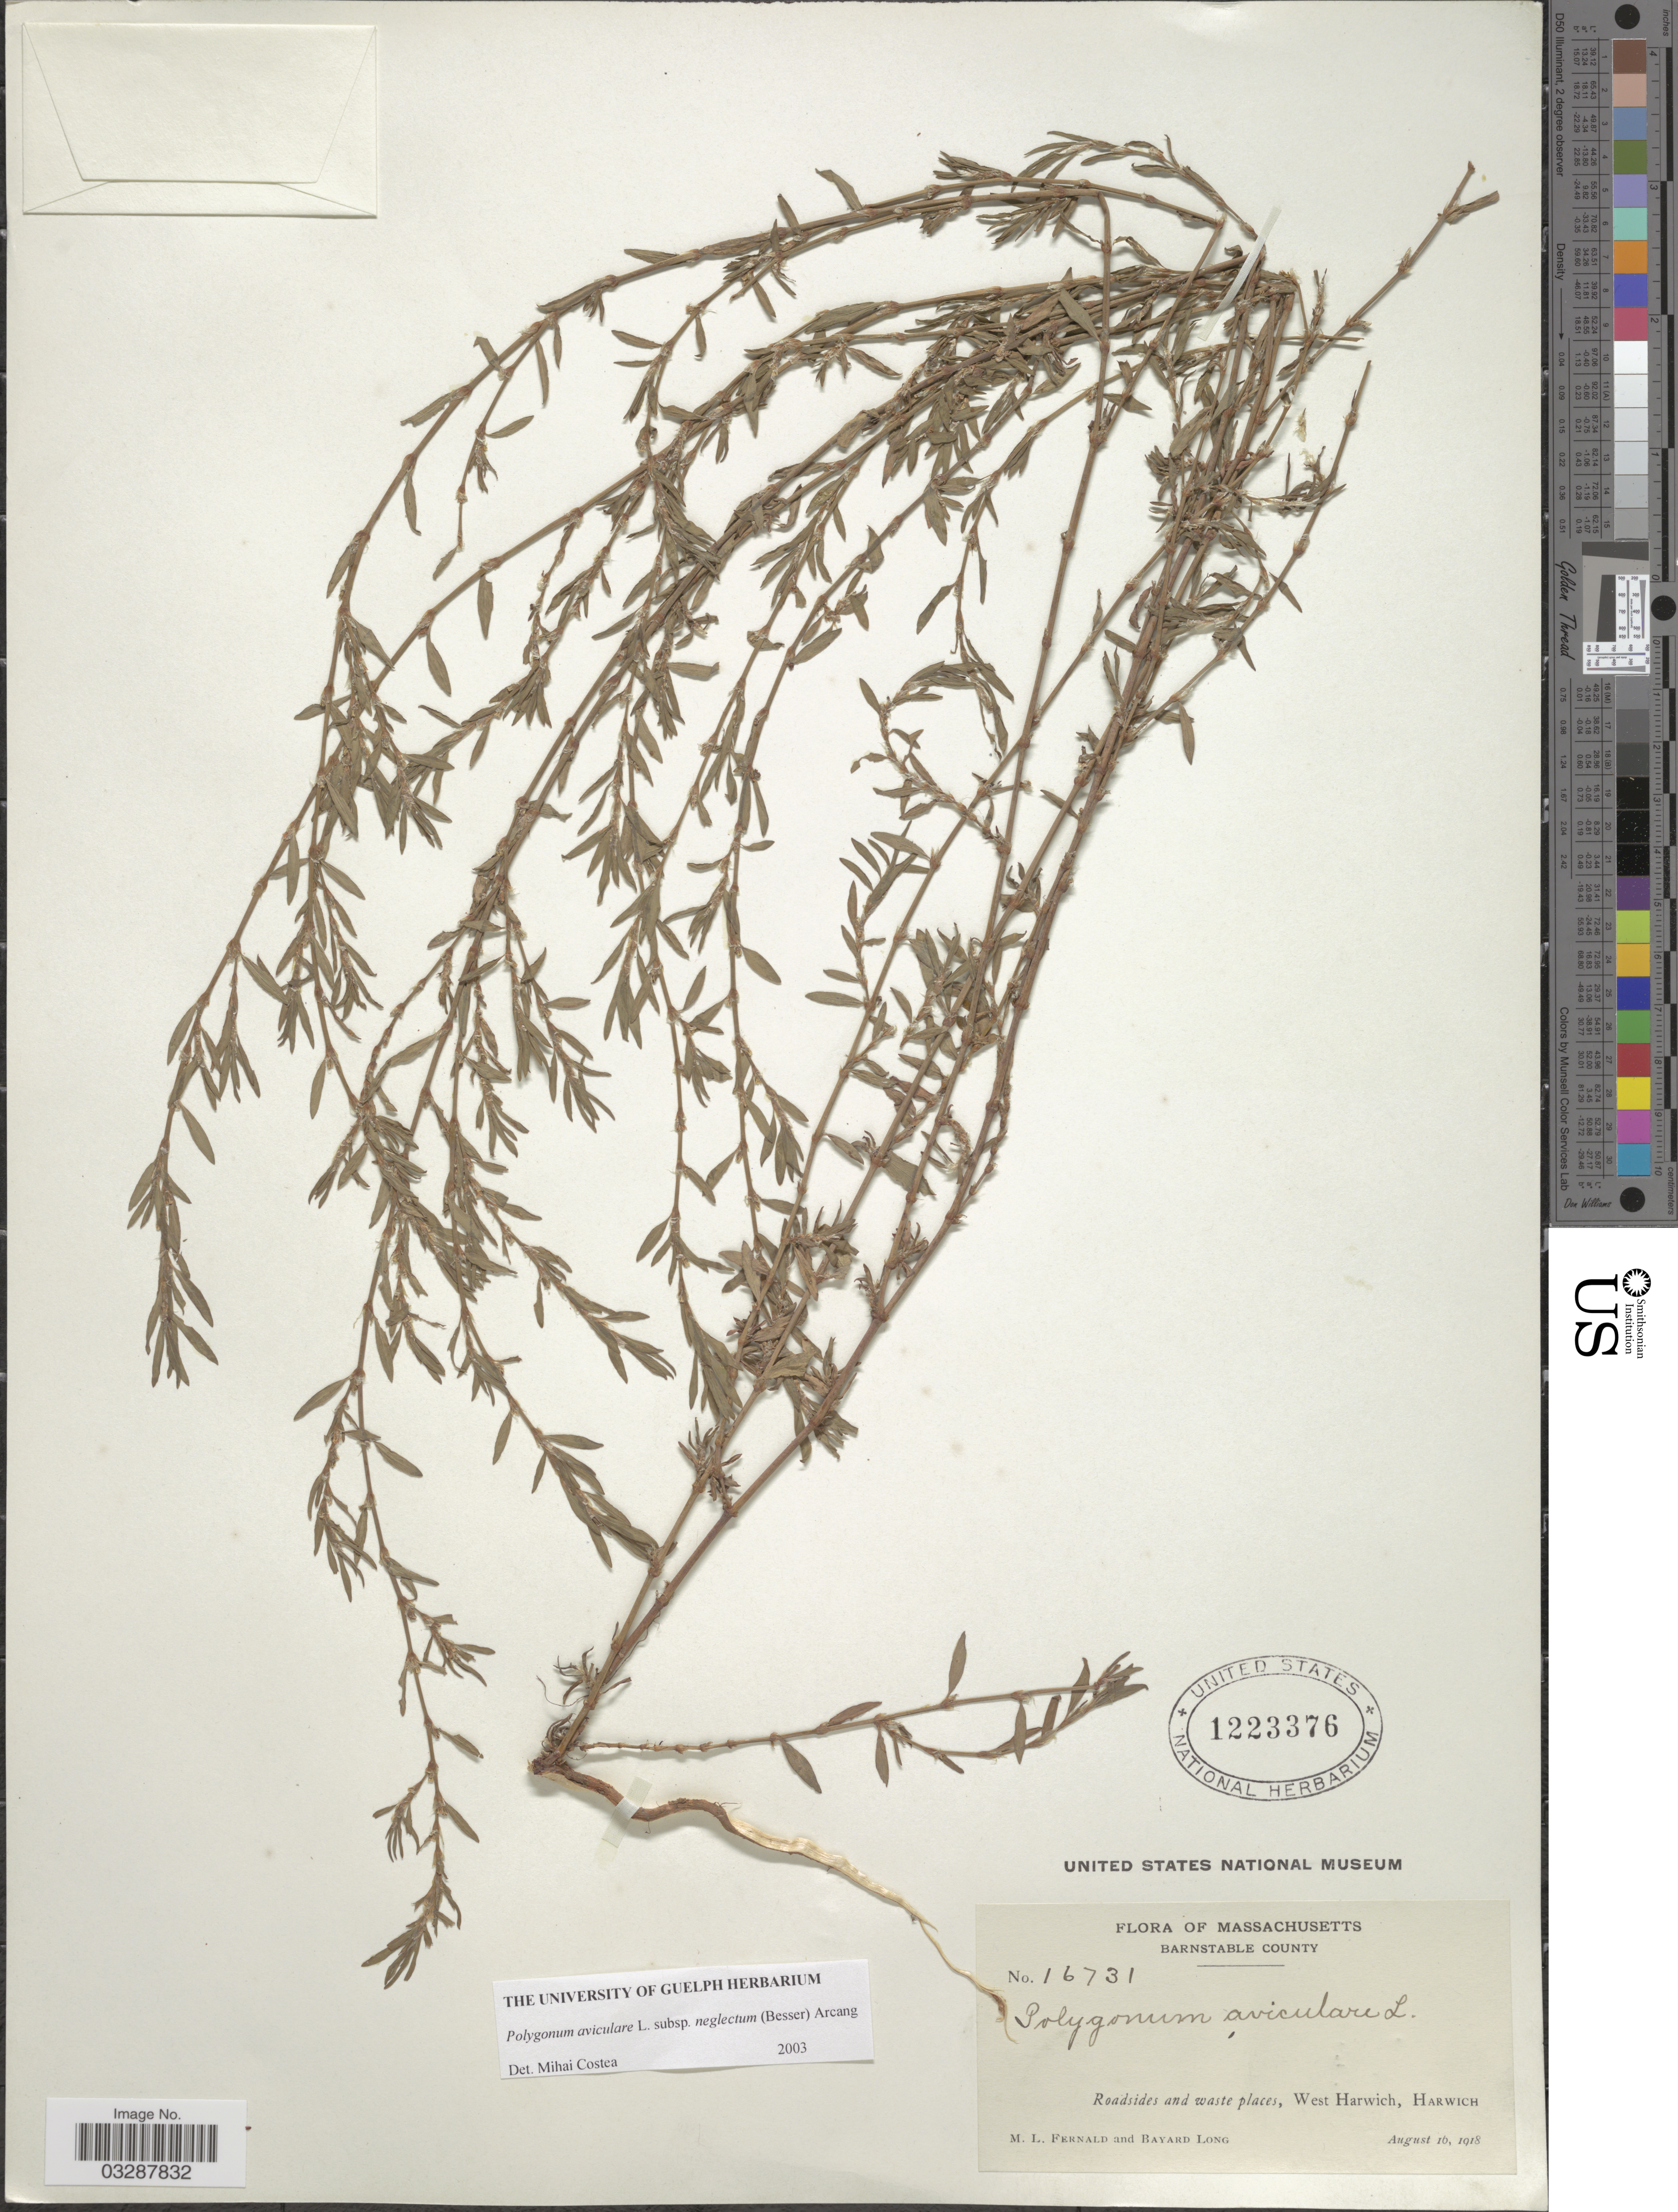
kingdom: Plantae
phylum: Tracheophyta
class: Magnoliopsida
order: Caryophyllales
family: Polygonaceae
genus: Polygonum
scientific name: Polygonum aviculare subsp. neglectum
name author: (Besser) Arcang.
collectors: M. L. Fernald & B. Long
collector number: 16731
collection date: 1918-08-16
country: United States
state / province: Massachusetts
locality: Barnstable County. Roadsides and waste places, West Harwich, Harwich.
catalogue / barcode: US 1223376